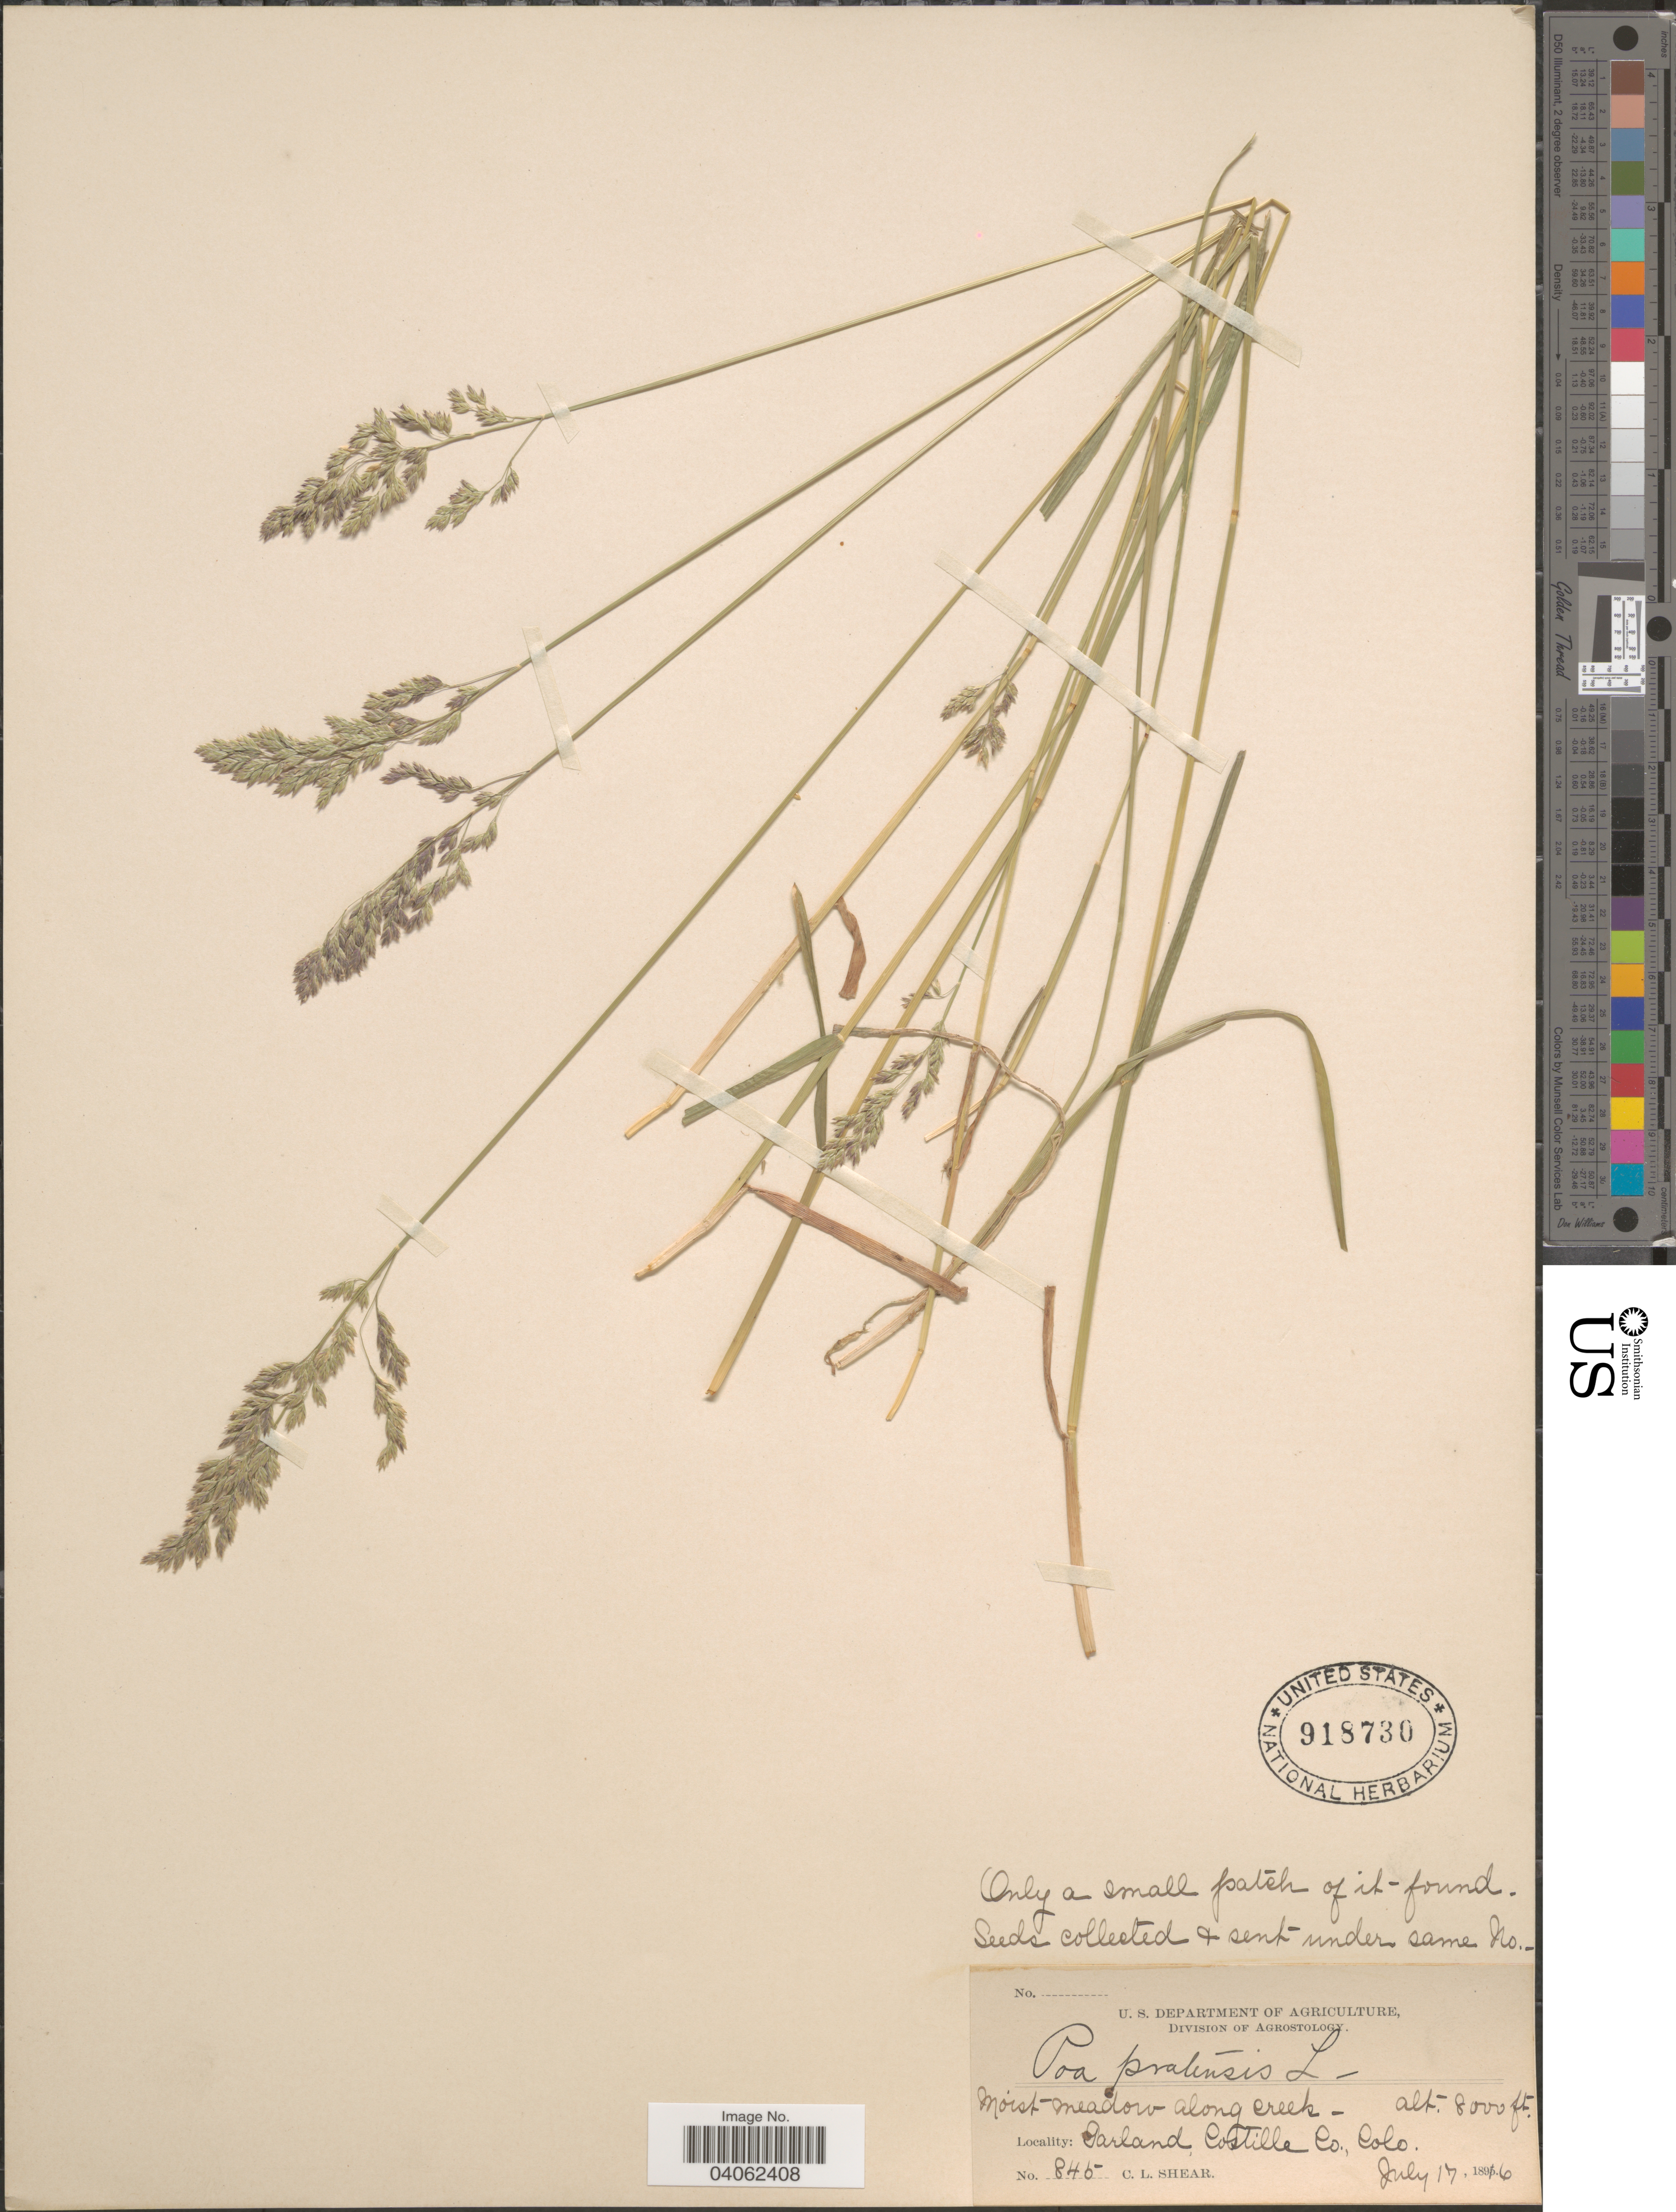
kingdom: Plantae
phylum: Tracheophyta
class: Liliopsida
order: Poales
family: Poaceae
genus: Poa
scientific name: Poa pratensis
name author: L.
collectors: C. L. Shear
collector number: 845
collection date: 1896-07-17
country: United States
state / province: Colorado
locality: Garland, Costilla Co.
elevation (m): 2438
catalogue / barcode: US 918730